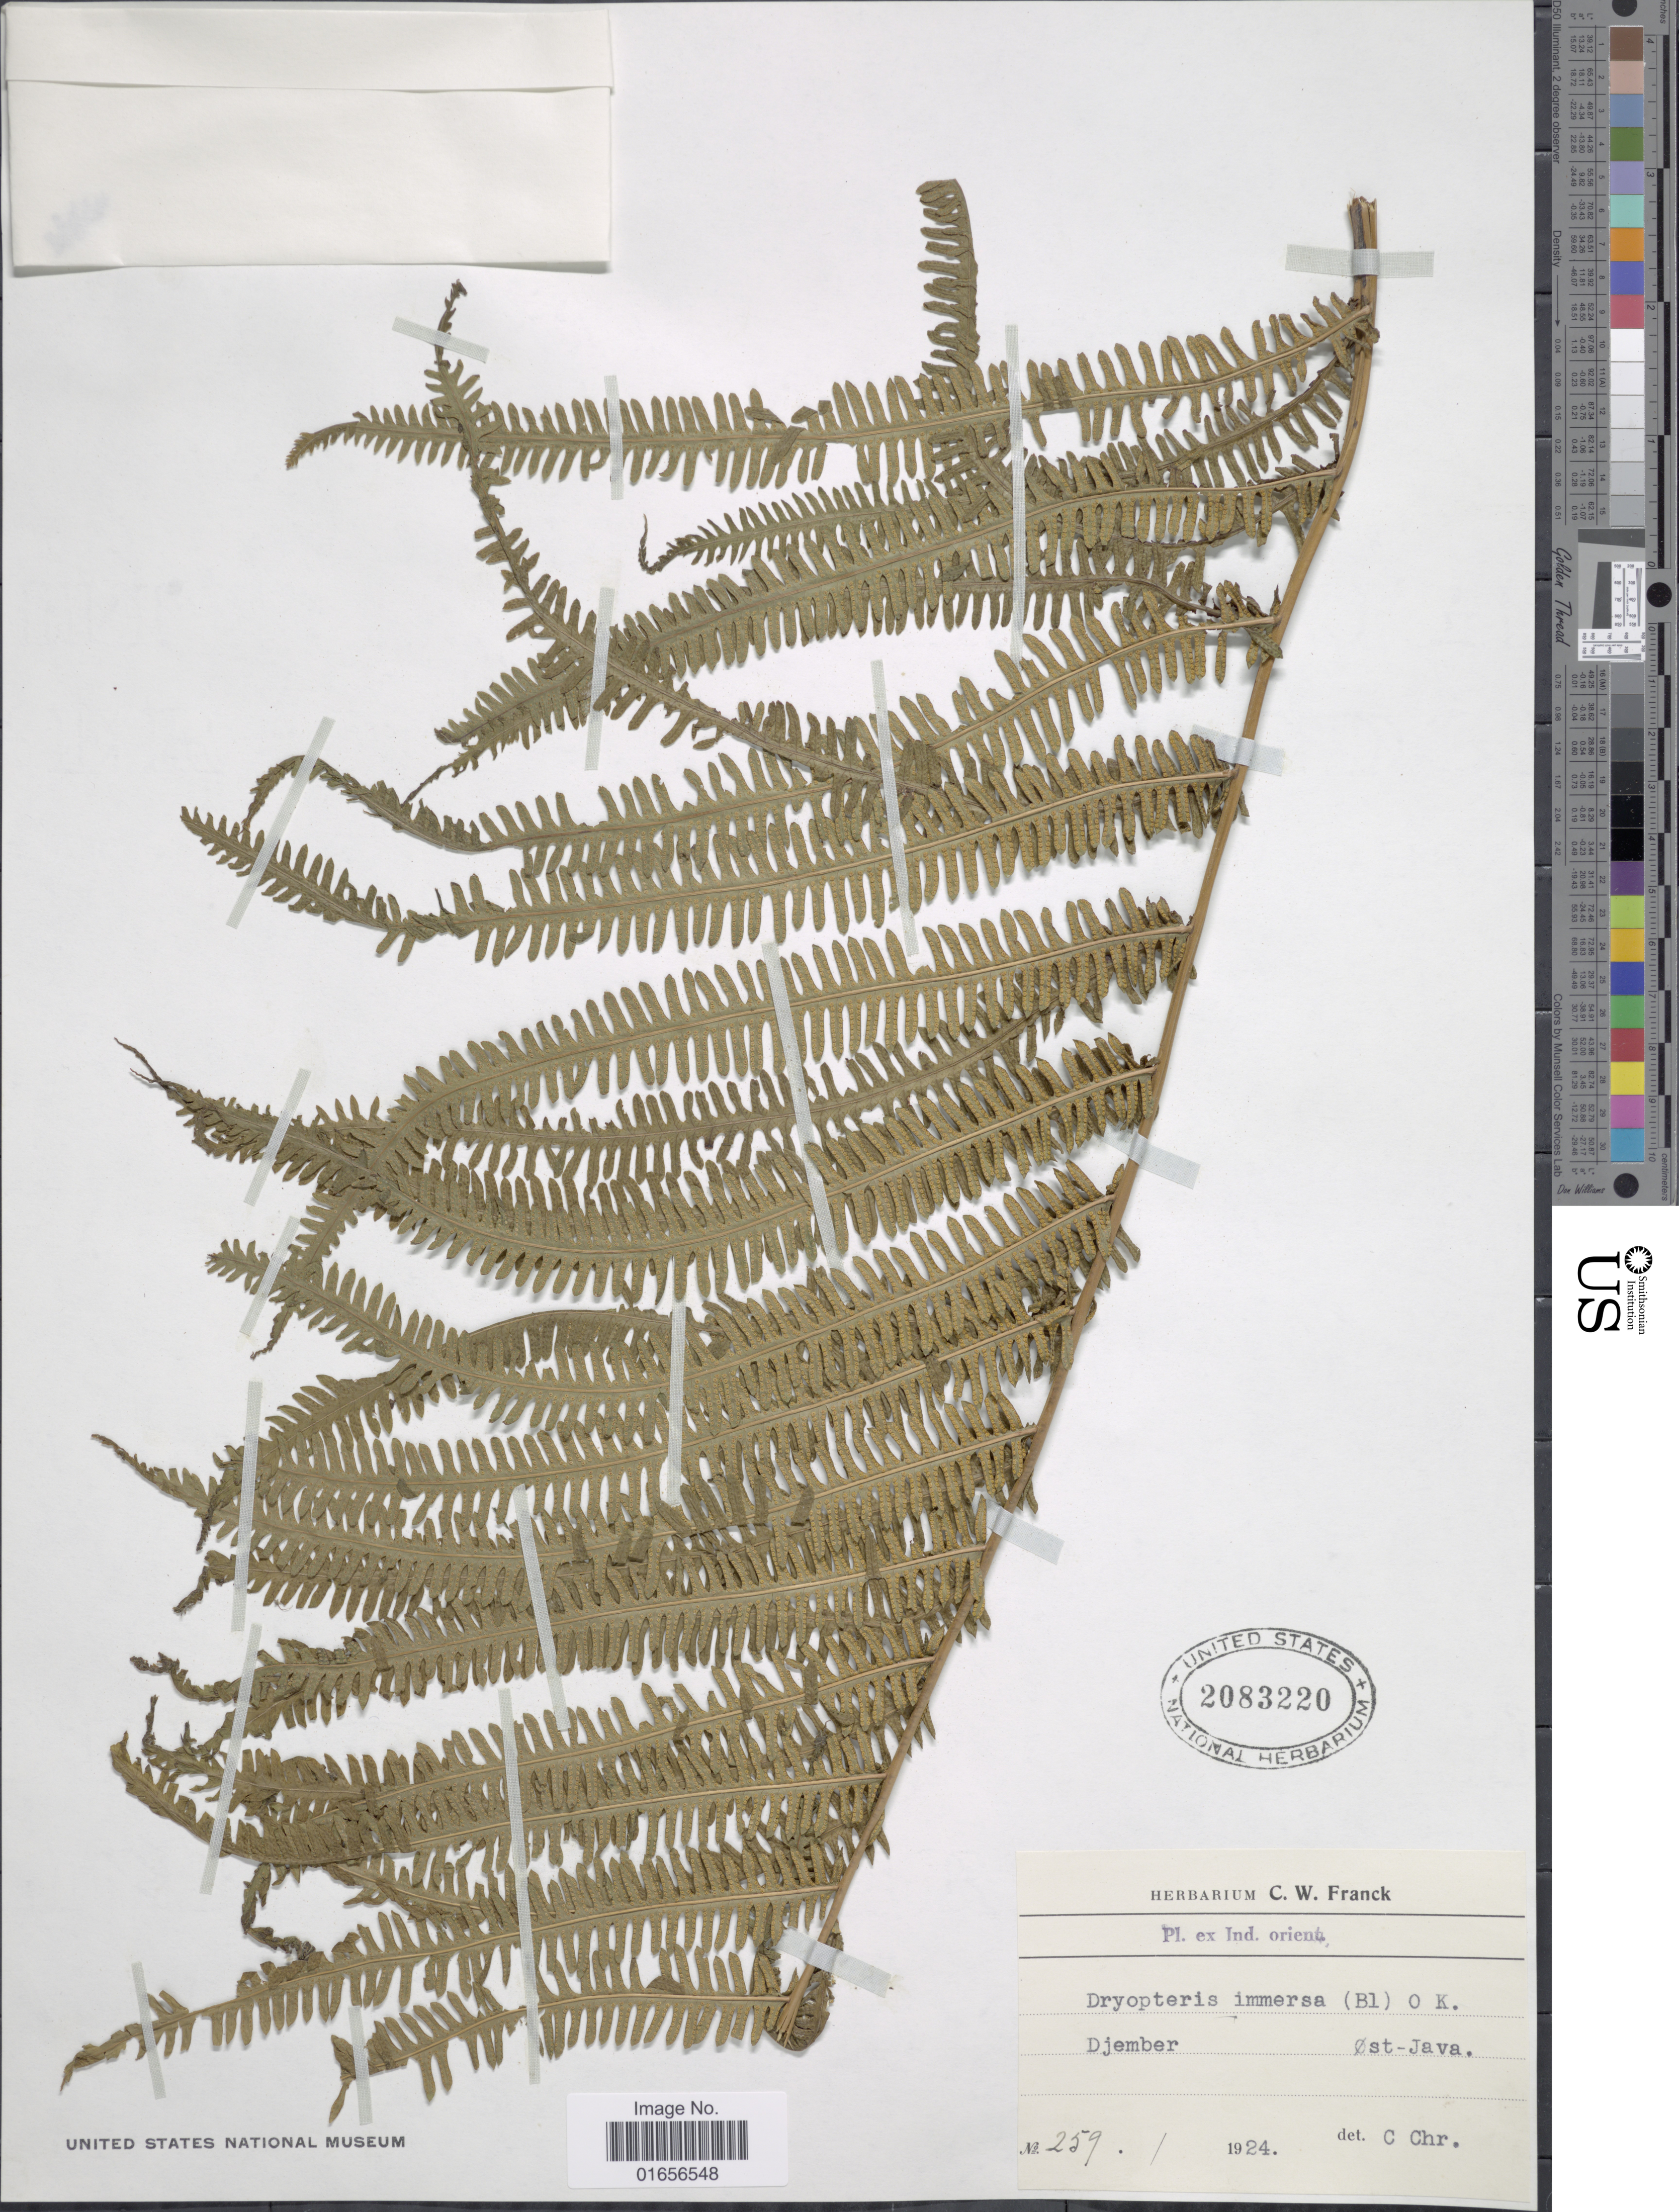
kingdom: Plantae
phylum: Tracheophyta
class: Polypodiopsida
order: Polypodiales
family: Thelypteridaceae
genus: Amphineuron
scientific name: Amphineuron immersum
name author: (Blume) Holttum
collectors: ex herb. C. W. Franck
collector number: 259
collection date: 1924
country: Indonesia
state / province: Java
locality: Djember, Ost-Java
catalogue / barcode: US 2083220